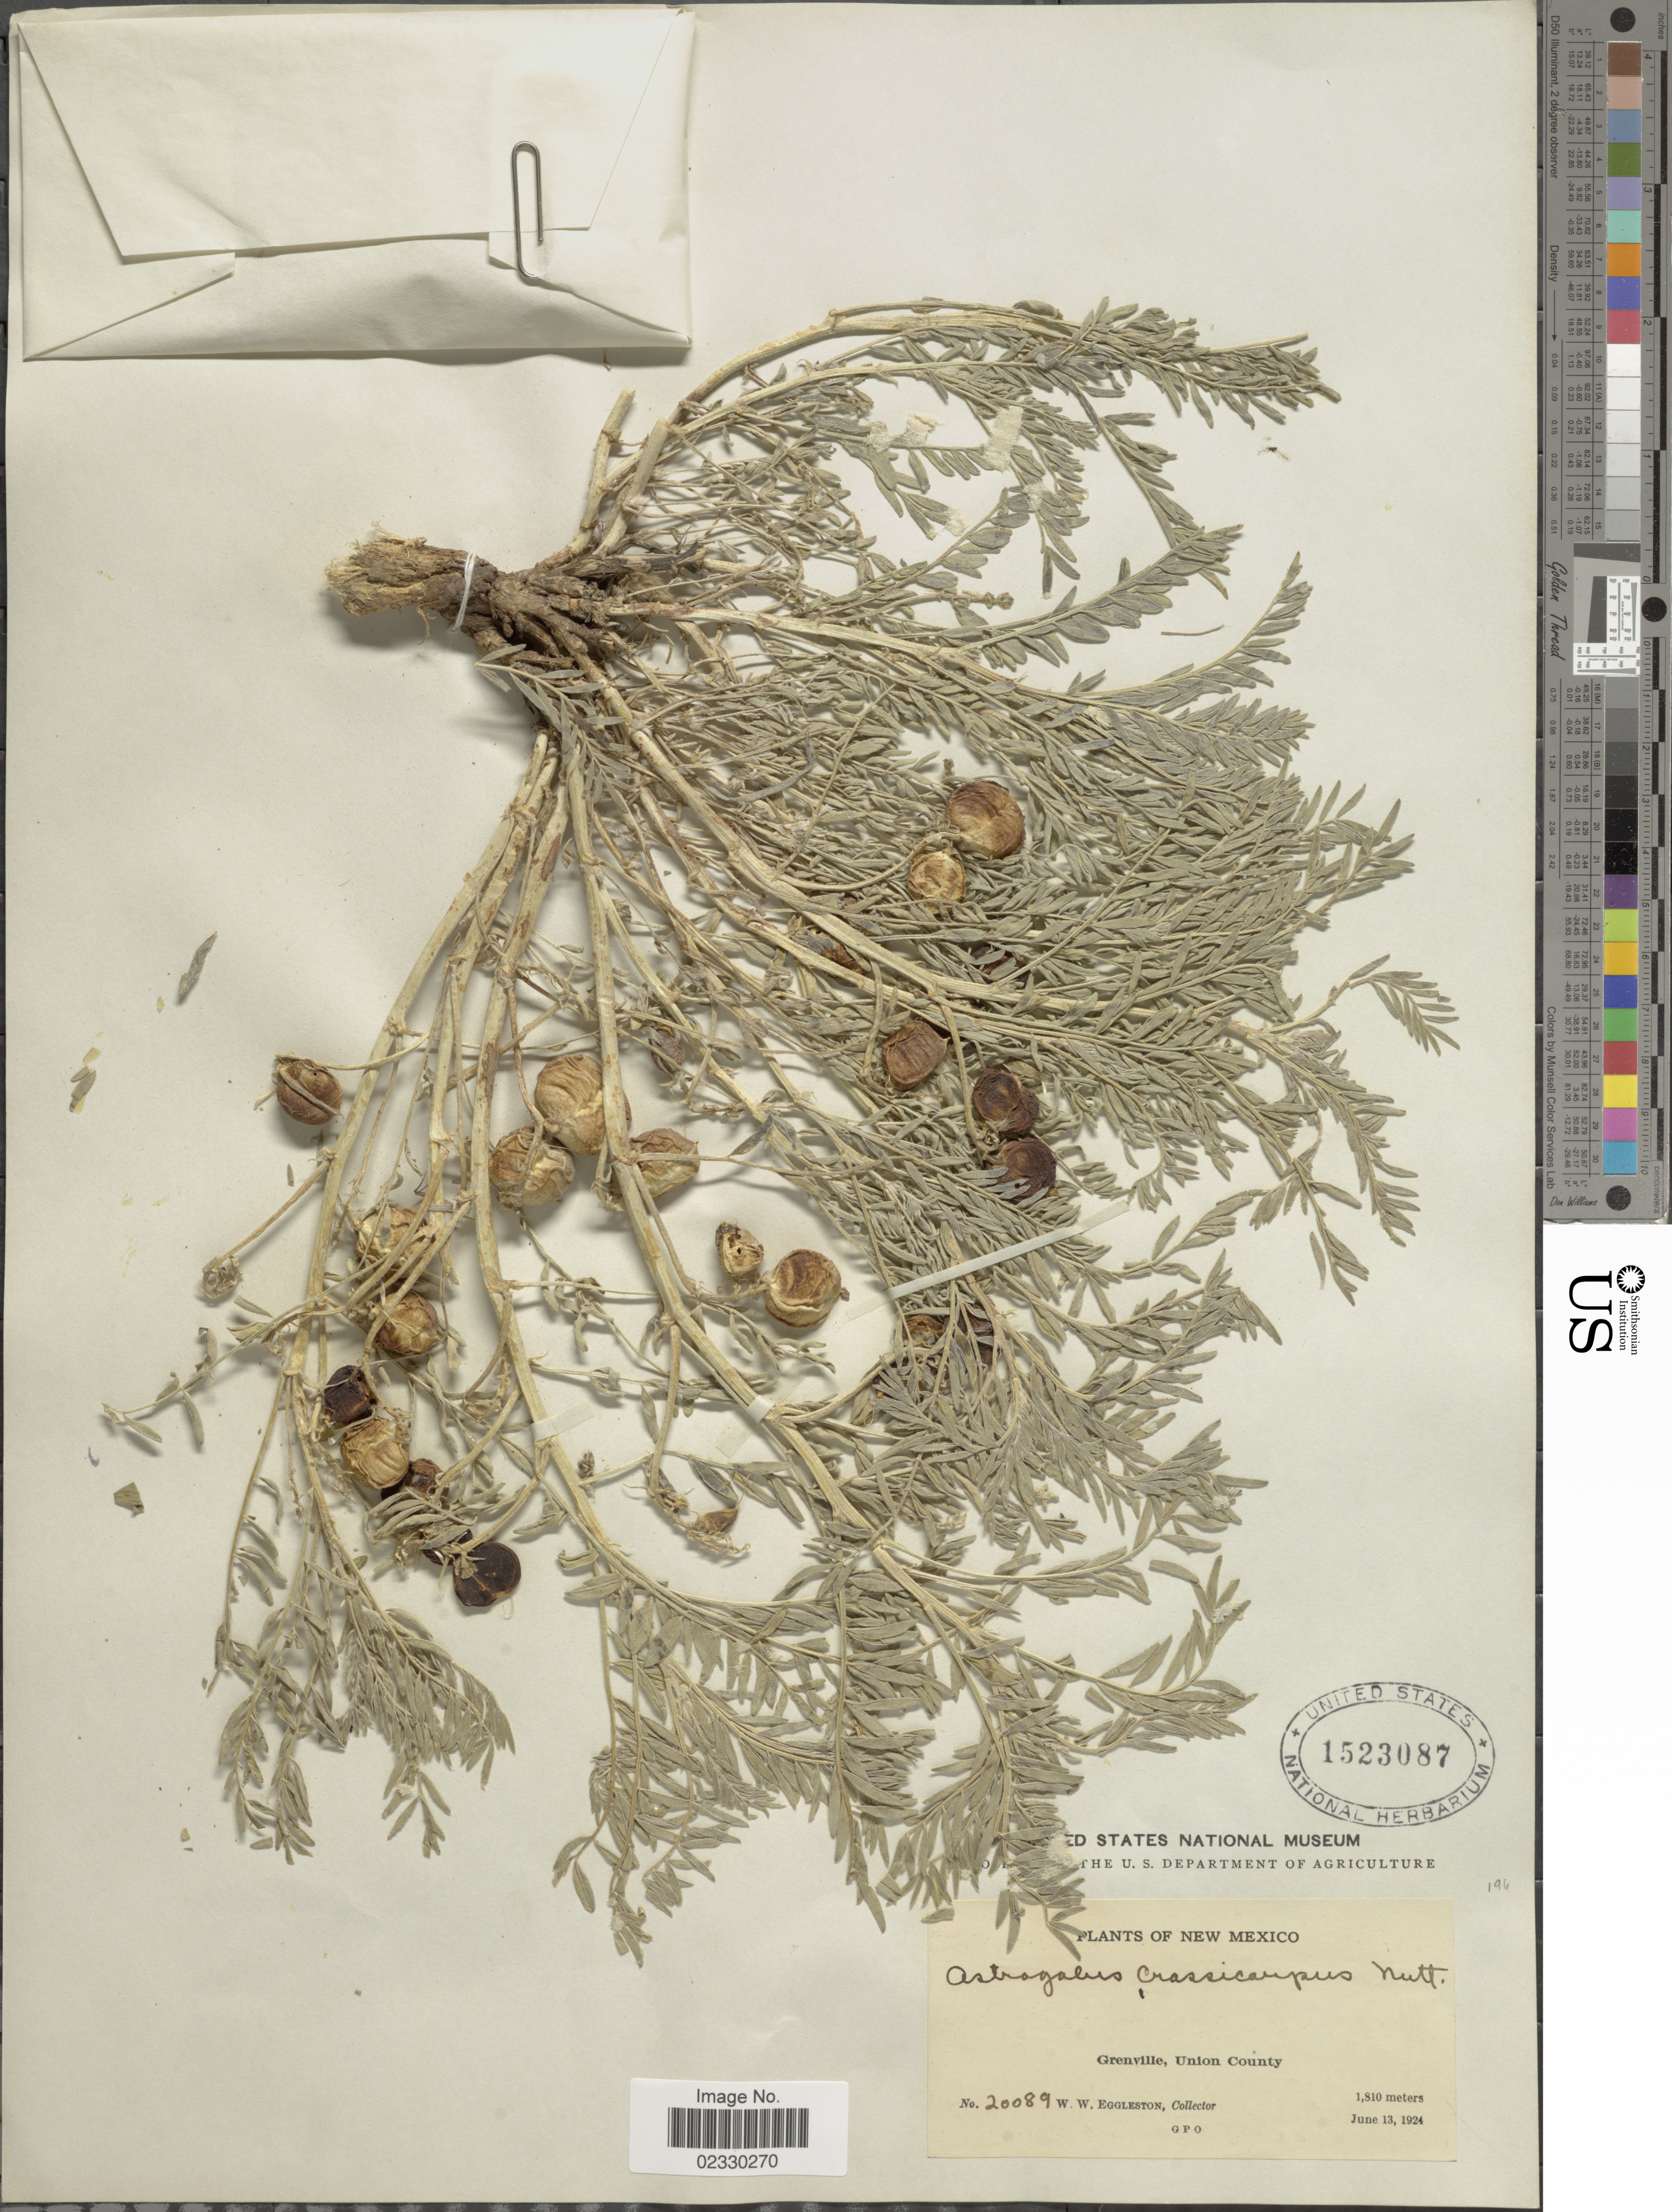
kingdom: Plantae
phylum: Tracheophyta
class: Magnoliopsida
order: Fabales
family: Fabaceae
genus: Astragalus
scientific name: Astragalus crassicarpus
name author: Nutt.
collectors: W. W. Eggleston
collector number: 20089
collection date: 1924-06-13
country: United States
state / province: New Mexico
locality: Grenville, Union County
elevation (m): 1810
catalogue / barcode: US 1523087